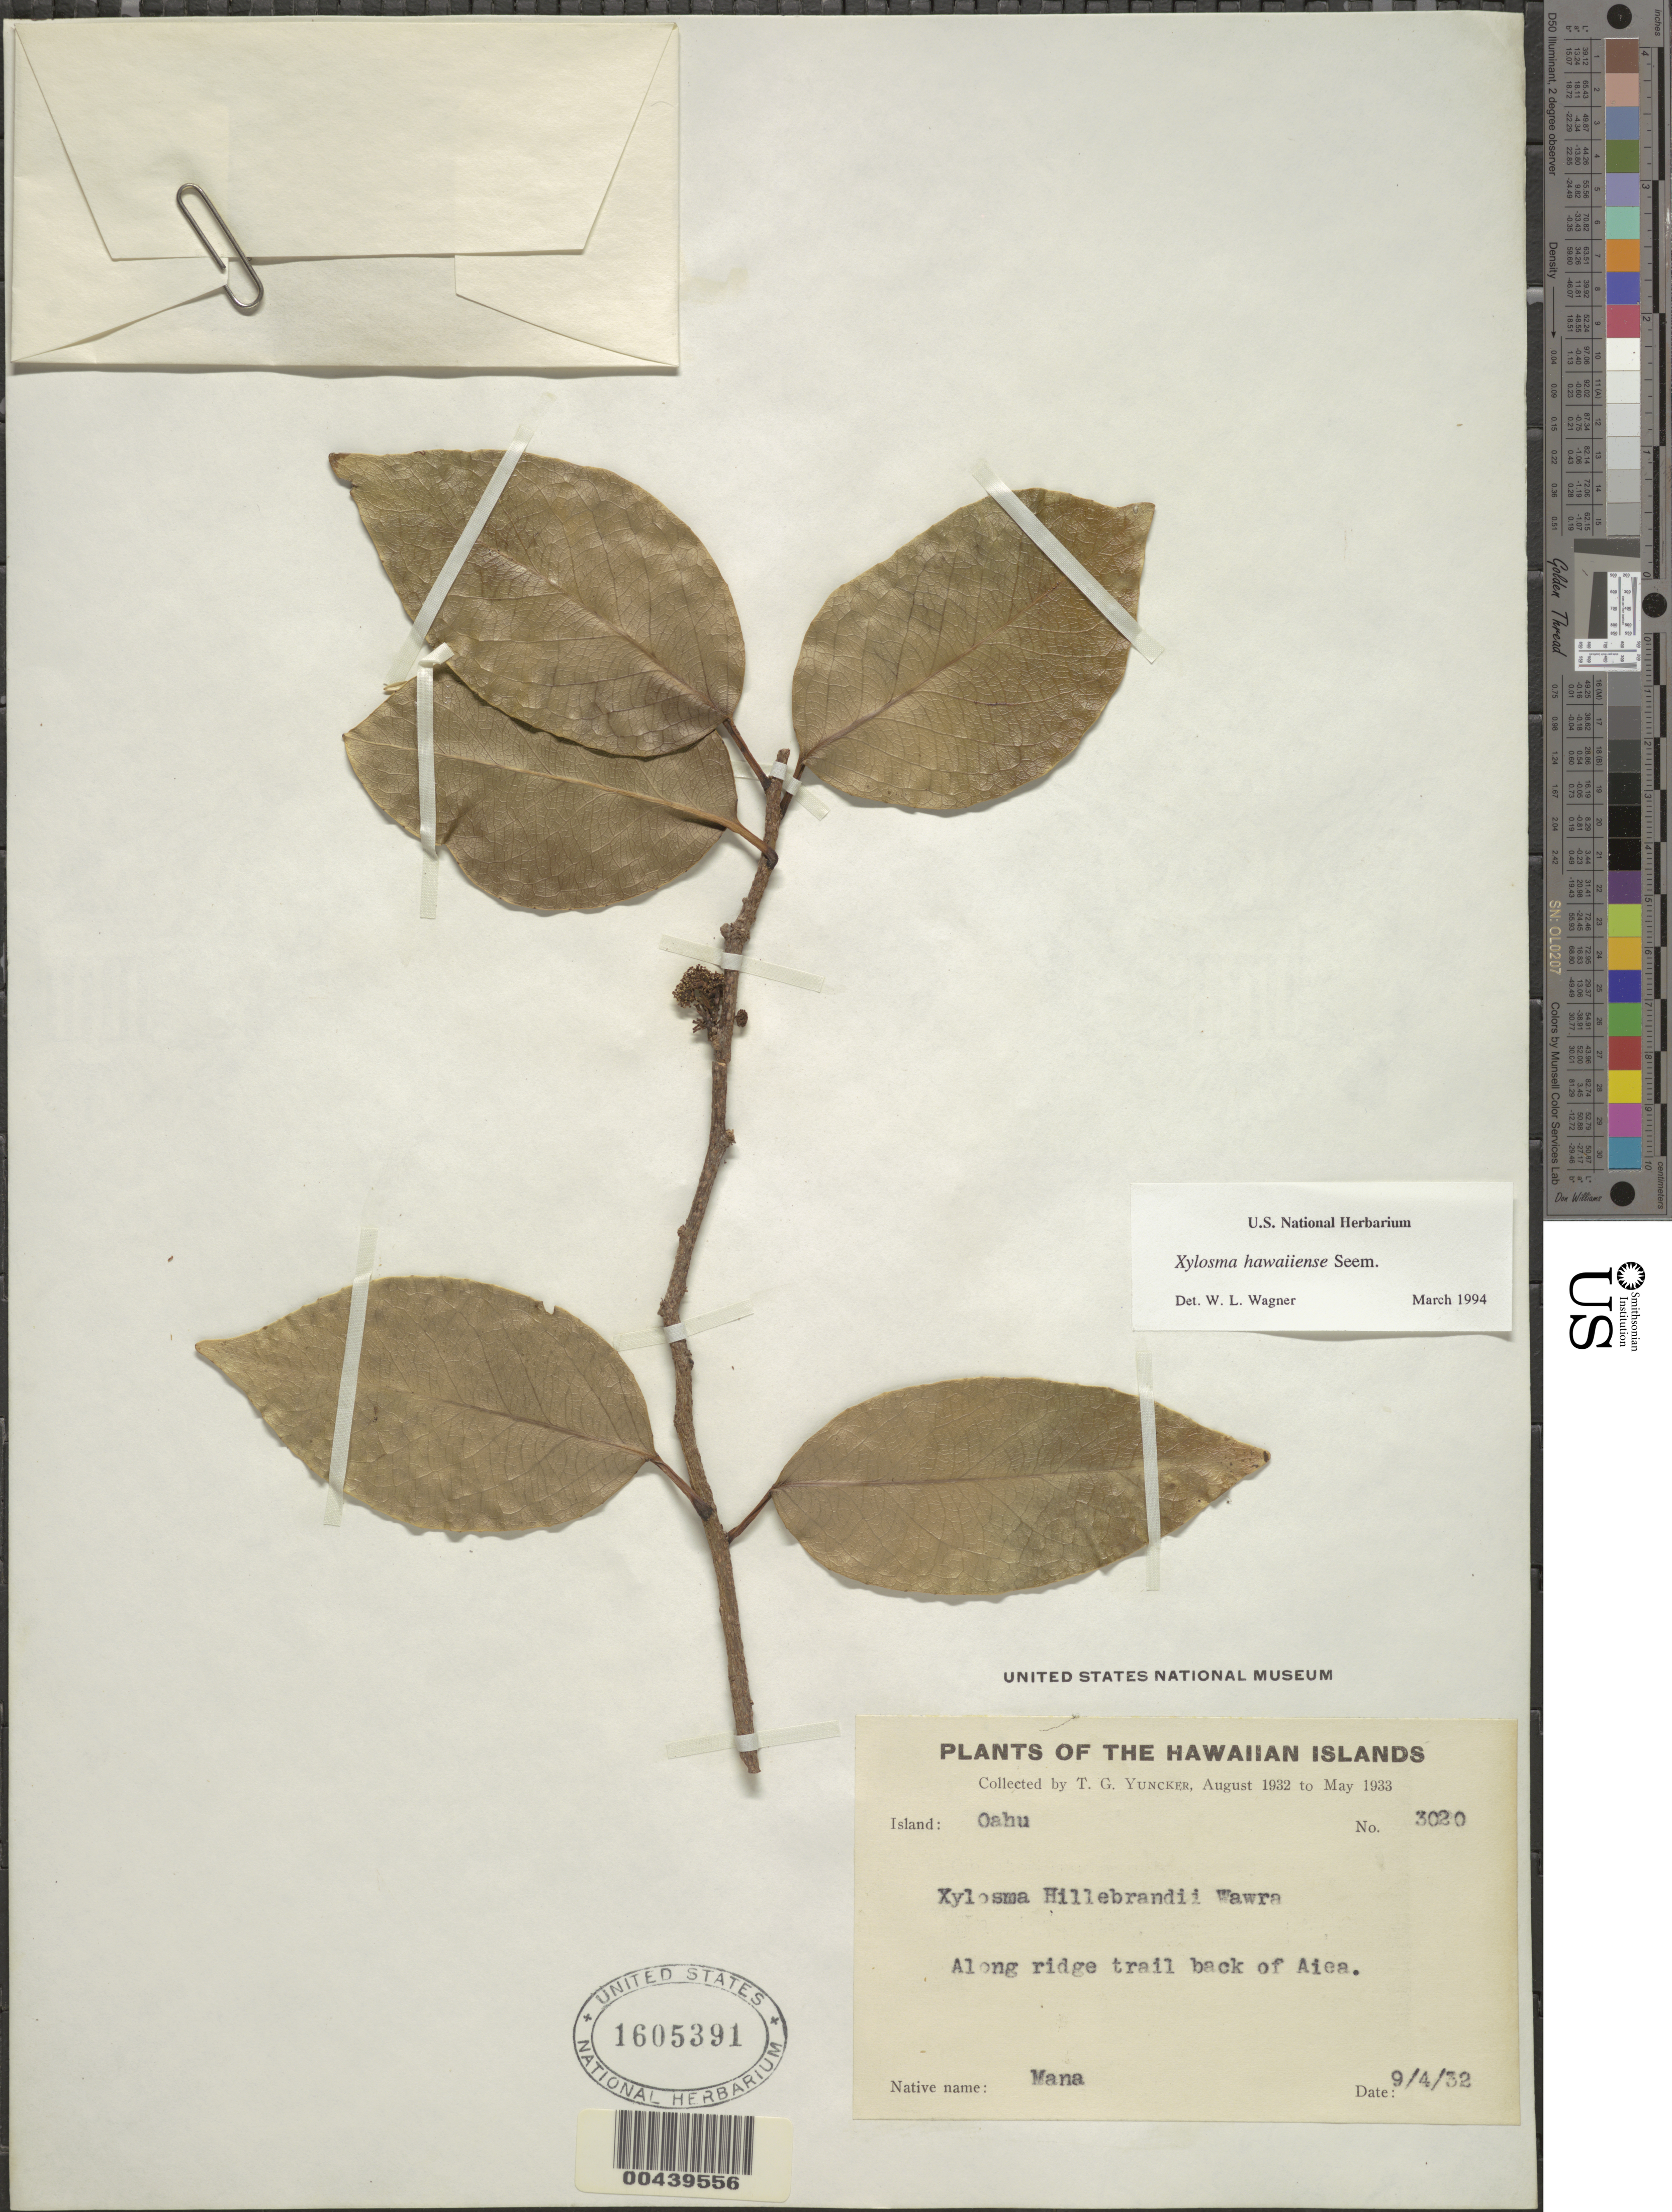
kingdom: Plantae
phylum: Tracheophyta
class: Magnoliopsida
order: Malpighiales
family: Salicaceae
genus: Xylosma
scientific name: Xylosma hawaiensis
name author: Seem.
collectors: T. G. Yuncker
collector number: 3020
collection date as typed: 4 Sep 1932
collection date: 1932-09-04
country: United States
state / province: Hawaii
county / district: Honolulu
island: Oahu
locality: Along ridge trail back of Aiea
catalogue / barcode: US 1605391